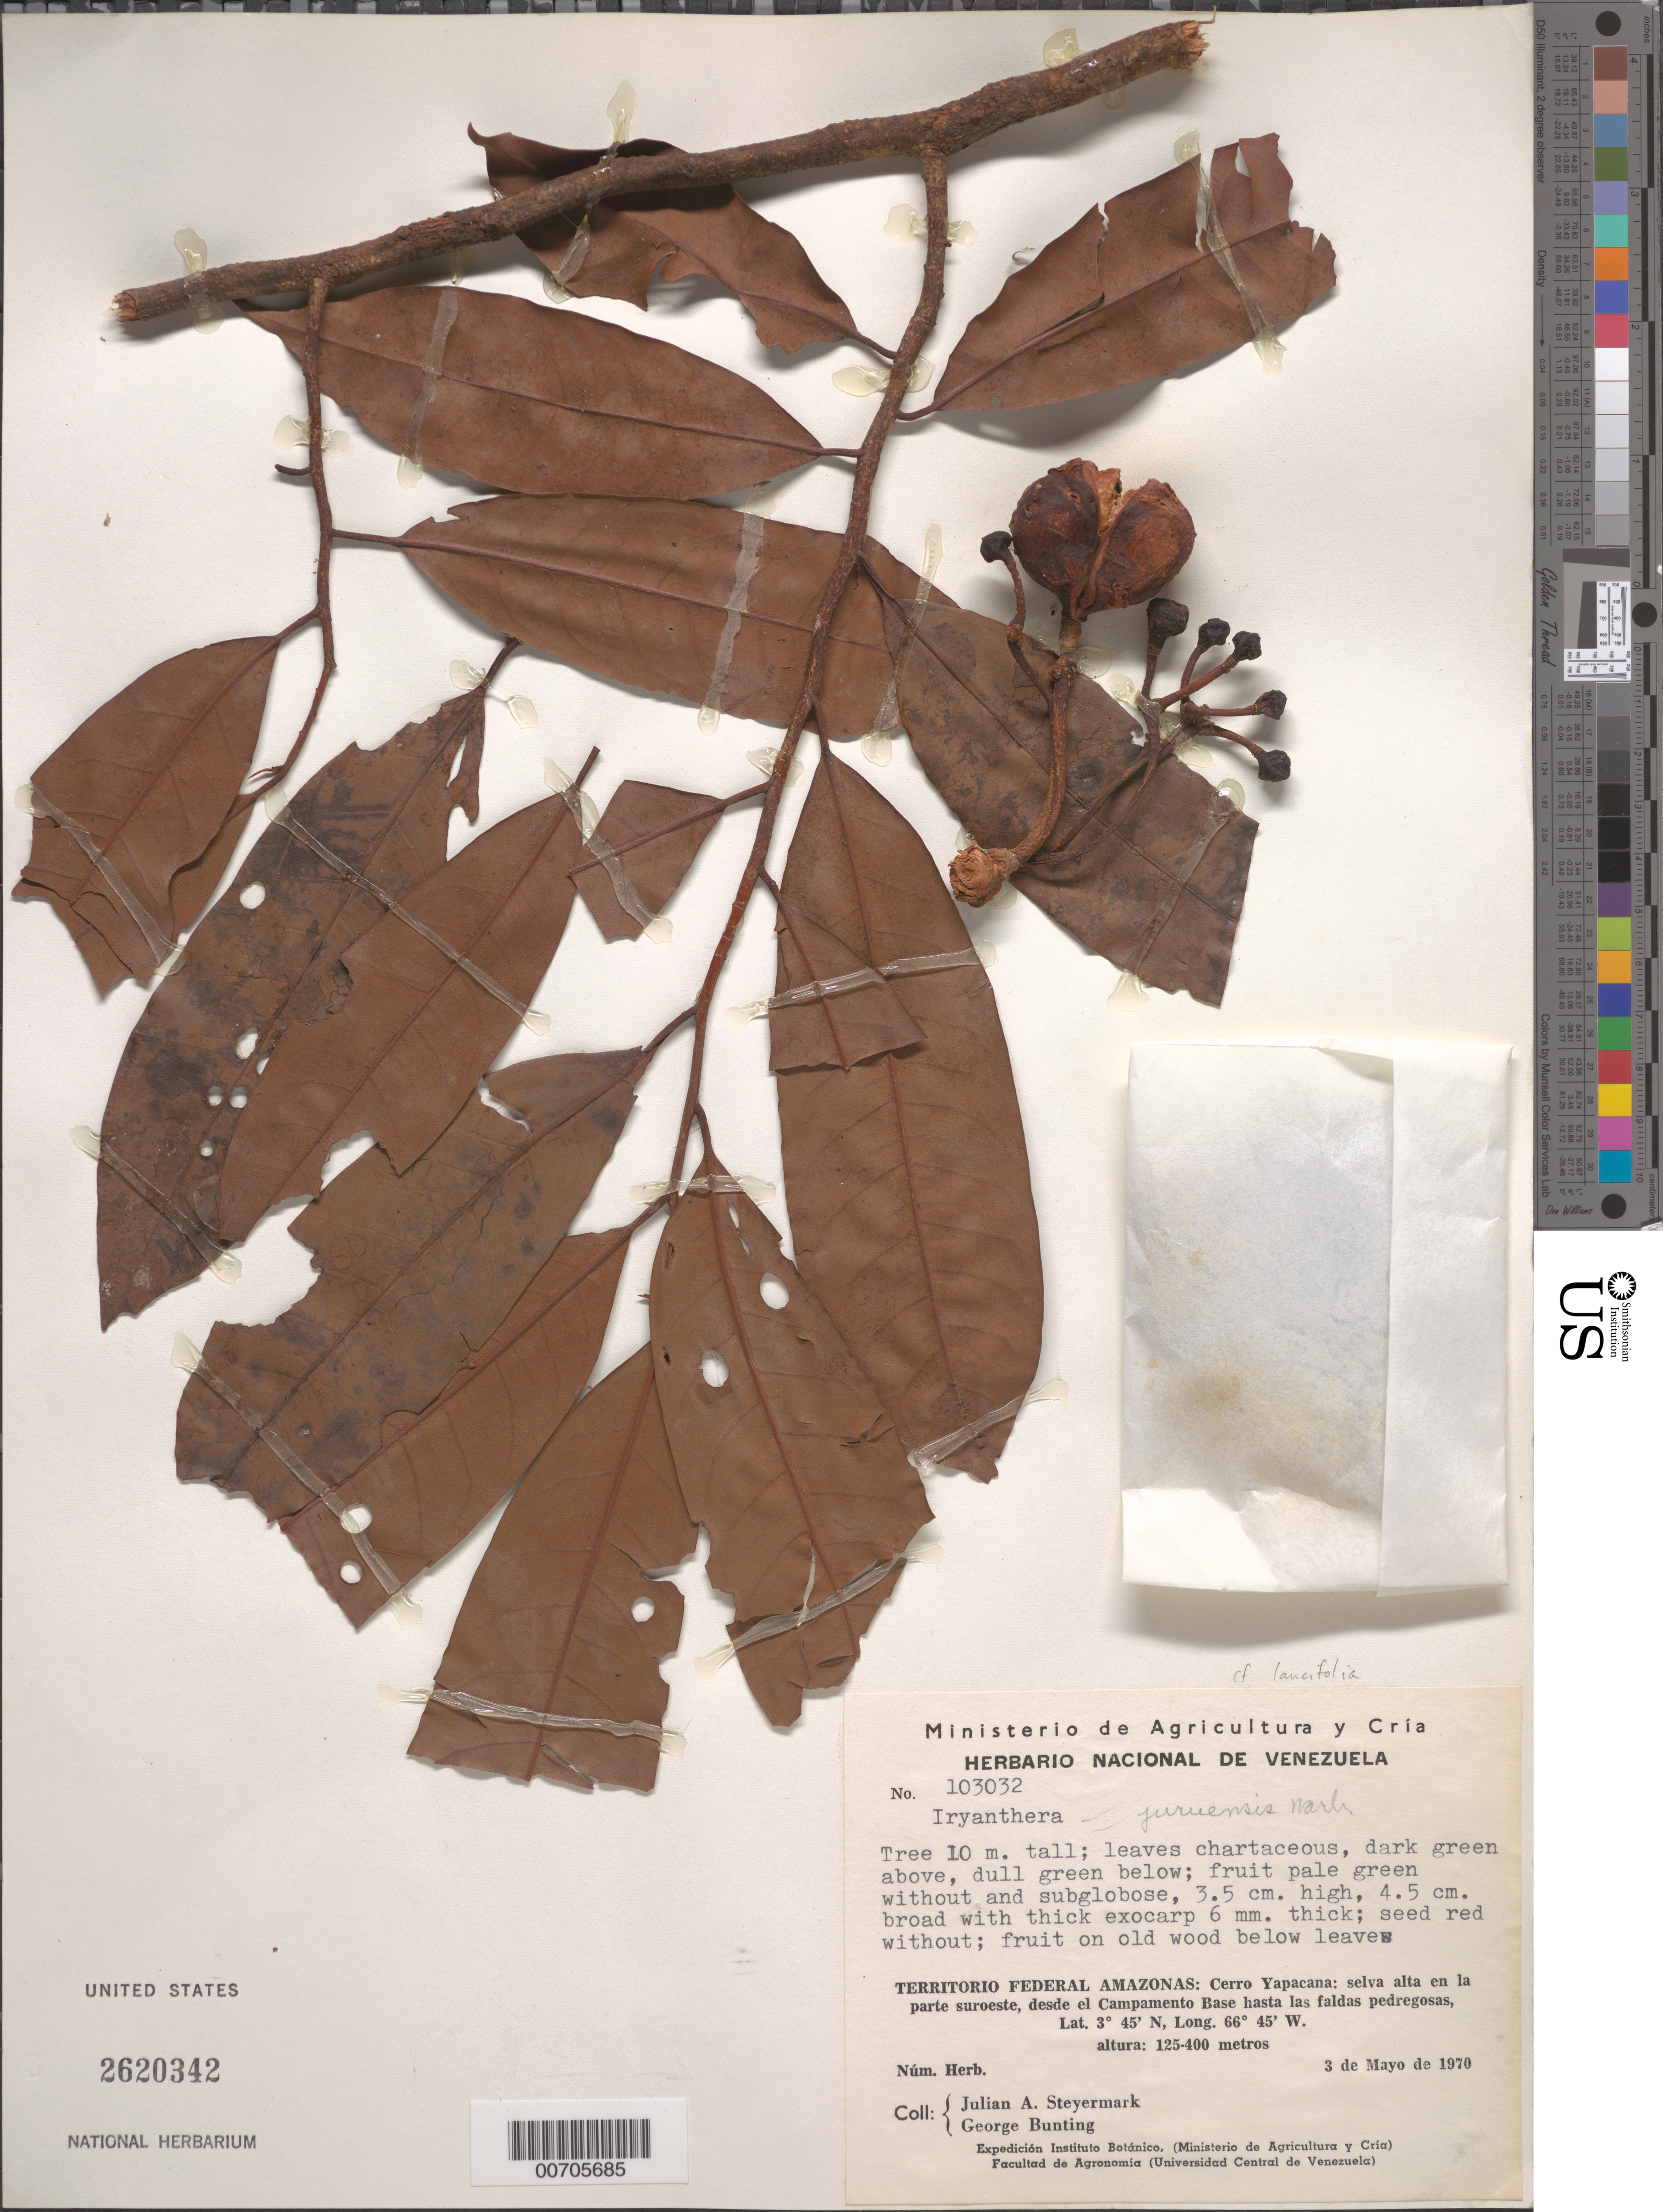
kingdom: Plantae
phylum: Tracheophyta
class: Magnoliopsida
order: Magnoliales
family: Myristicaceae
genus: Iryanthera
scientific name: Iryanthera juruensis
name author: Warb.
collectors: J. Steyermark & G. S. Bunting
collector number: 103032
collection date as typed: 3-May-70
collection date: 1970-05-03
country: Venezuela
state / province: Amazonas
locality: Cerro Yapacána, parte suroeste, desde el Campamento Base hasta las faldas pedregosas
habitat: High forest in the southwestern part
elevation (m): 125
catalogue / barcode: US 2620342